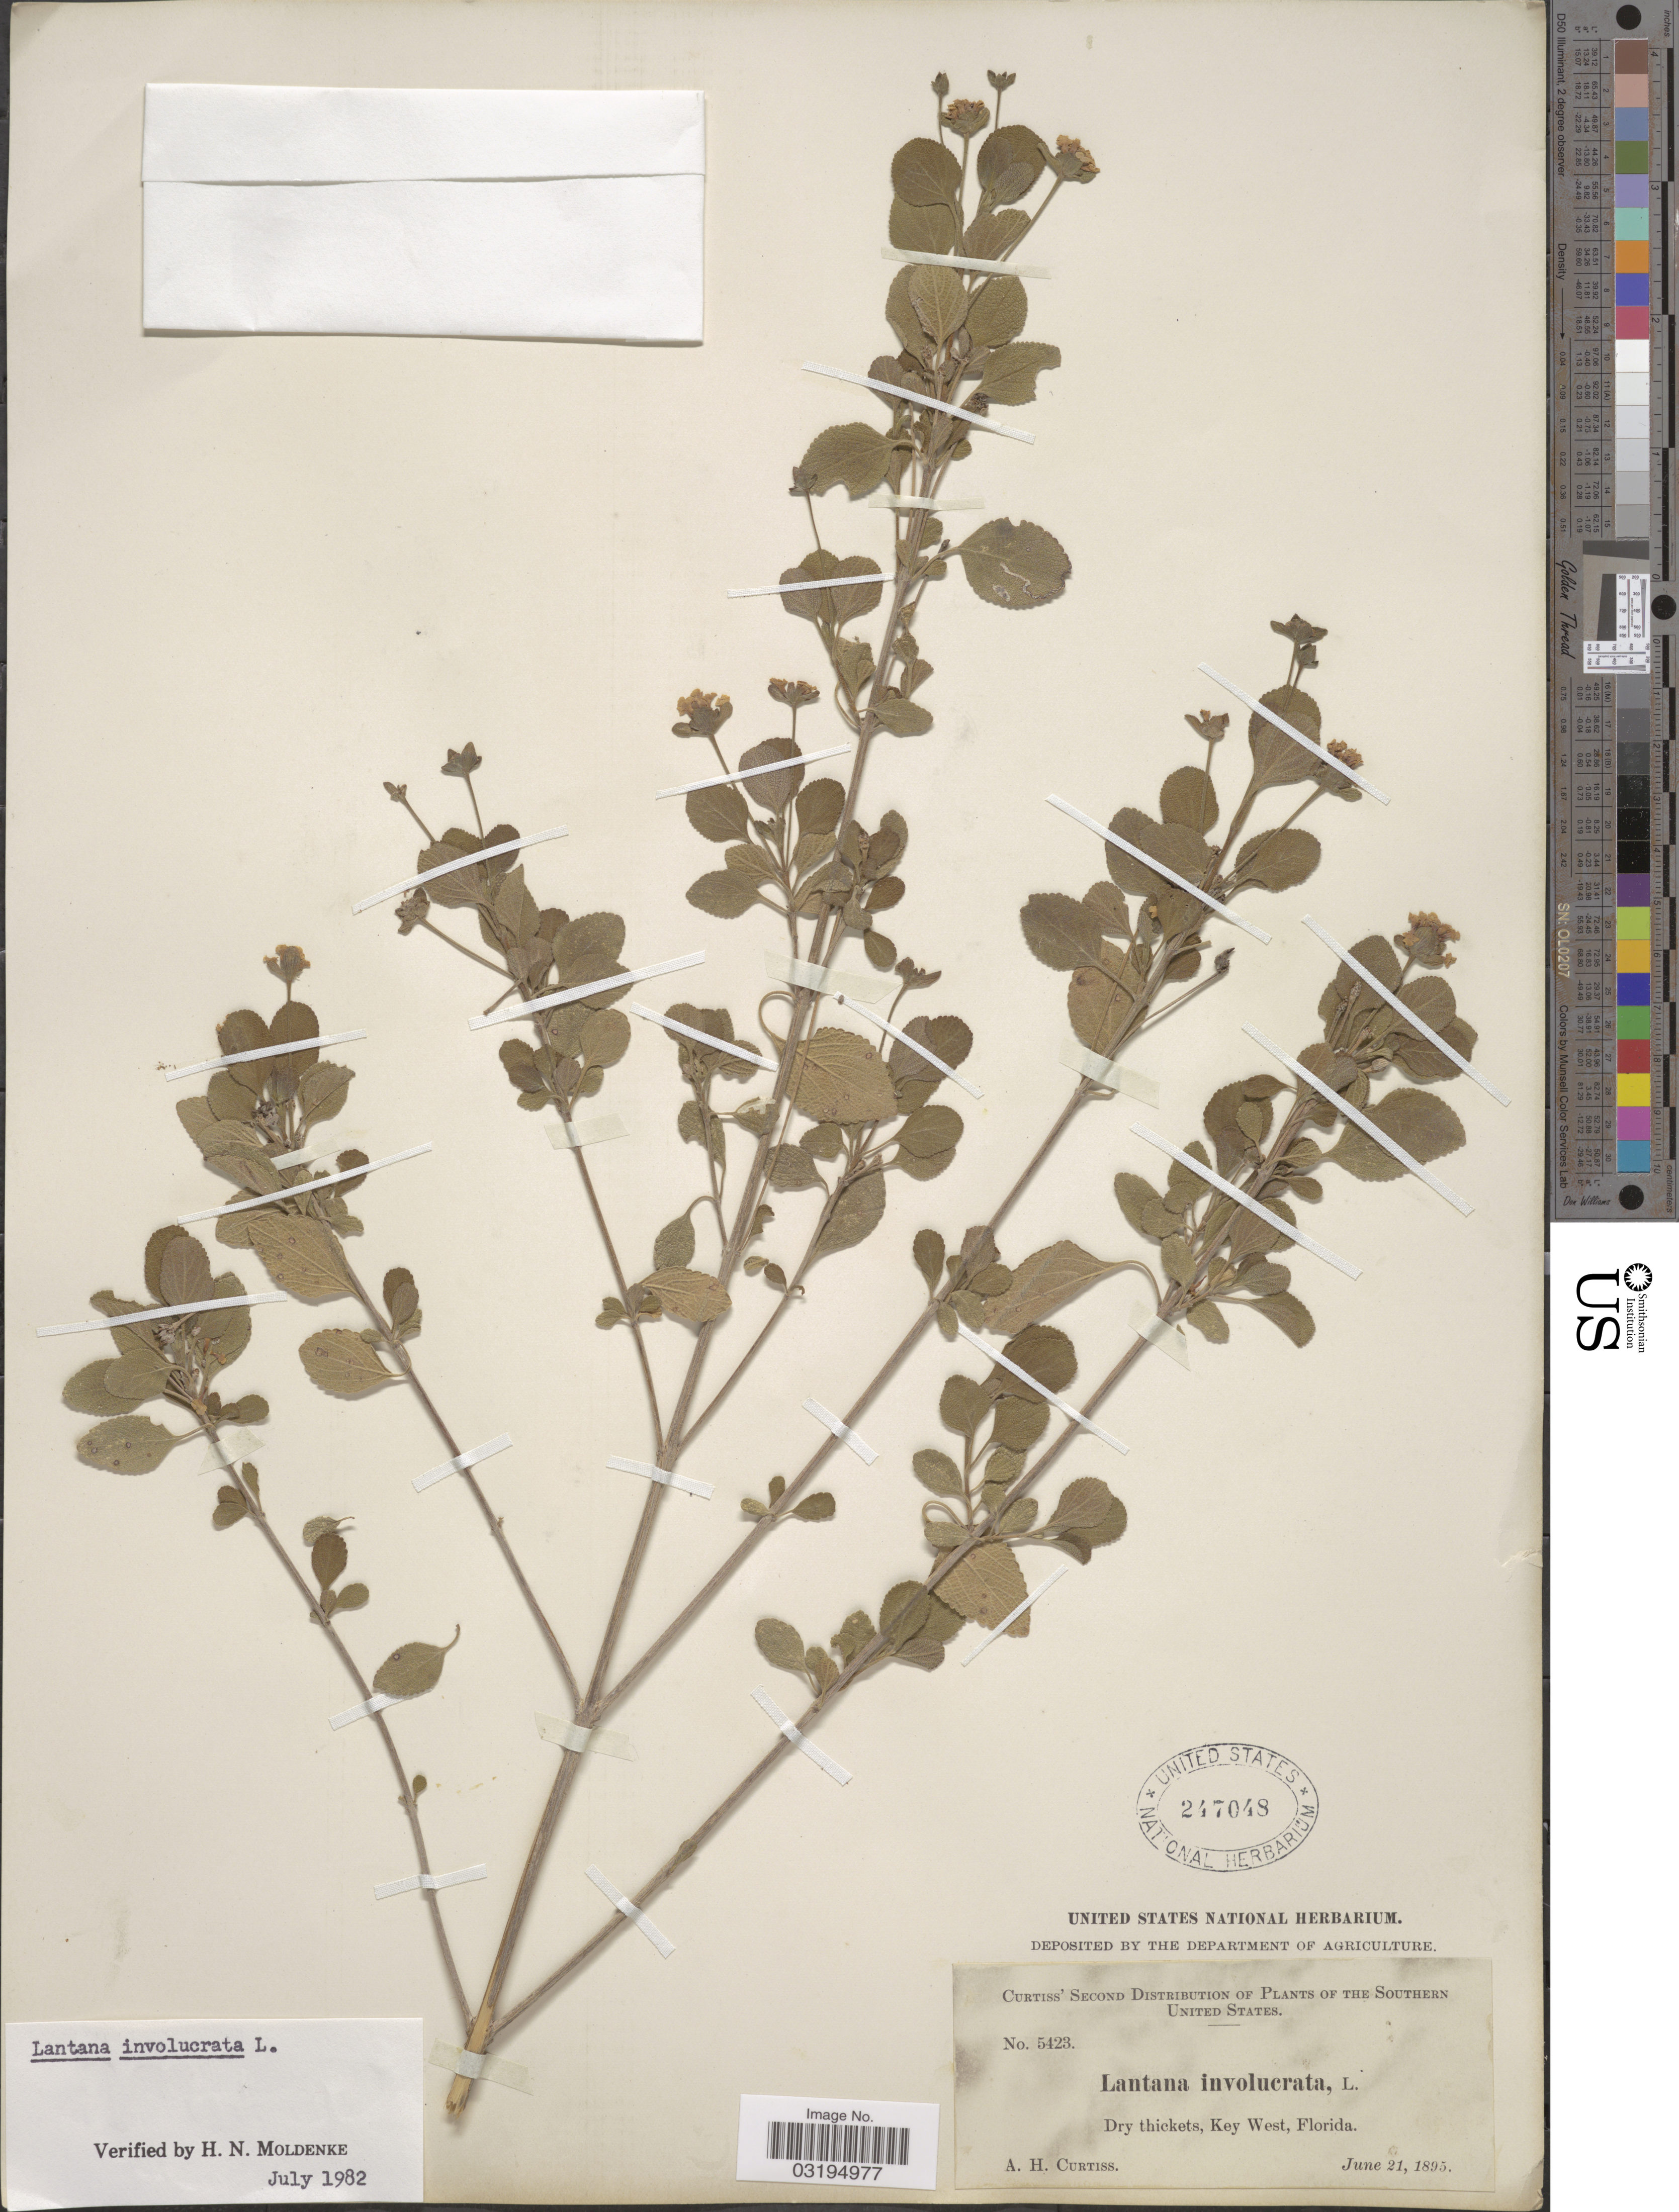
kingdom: Plantae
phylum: Tracheophyta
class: Magnoliopsida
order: Lamiales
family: Verbenaceae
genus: Lantana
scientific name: Lantana involucrata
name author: L.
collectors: A. H. Curtiss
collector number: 5423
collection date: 1895-06-21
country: United States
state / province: Florida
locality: Southern United States. Dry thickets, Key West.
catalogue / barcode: US 247048